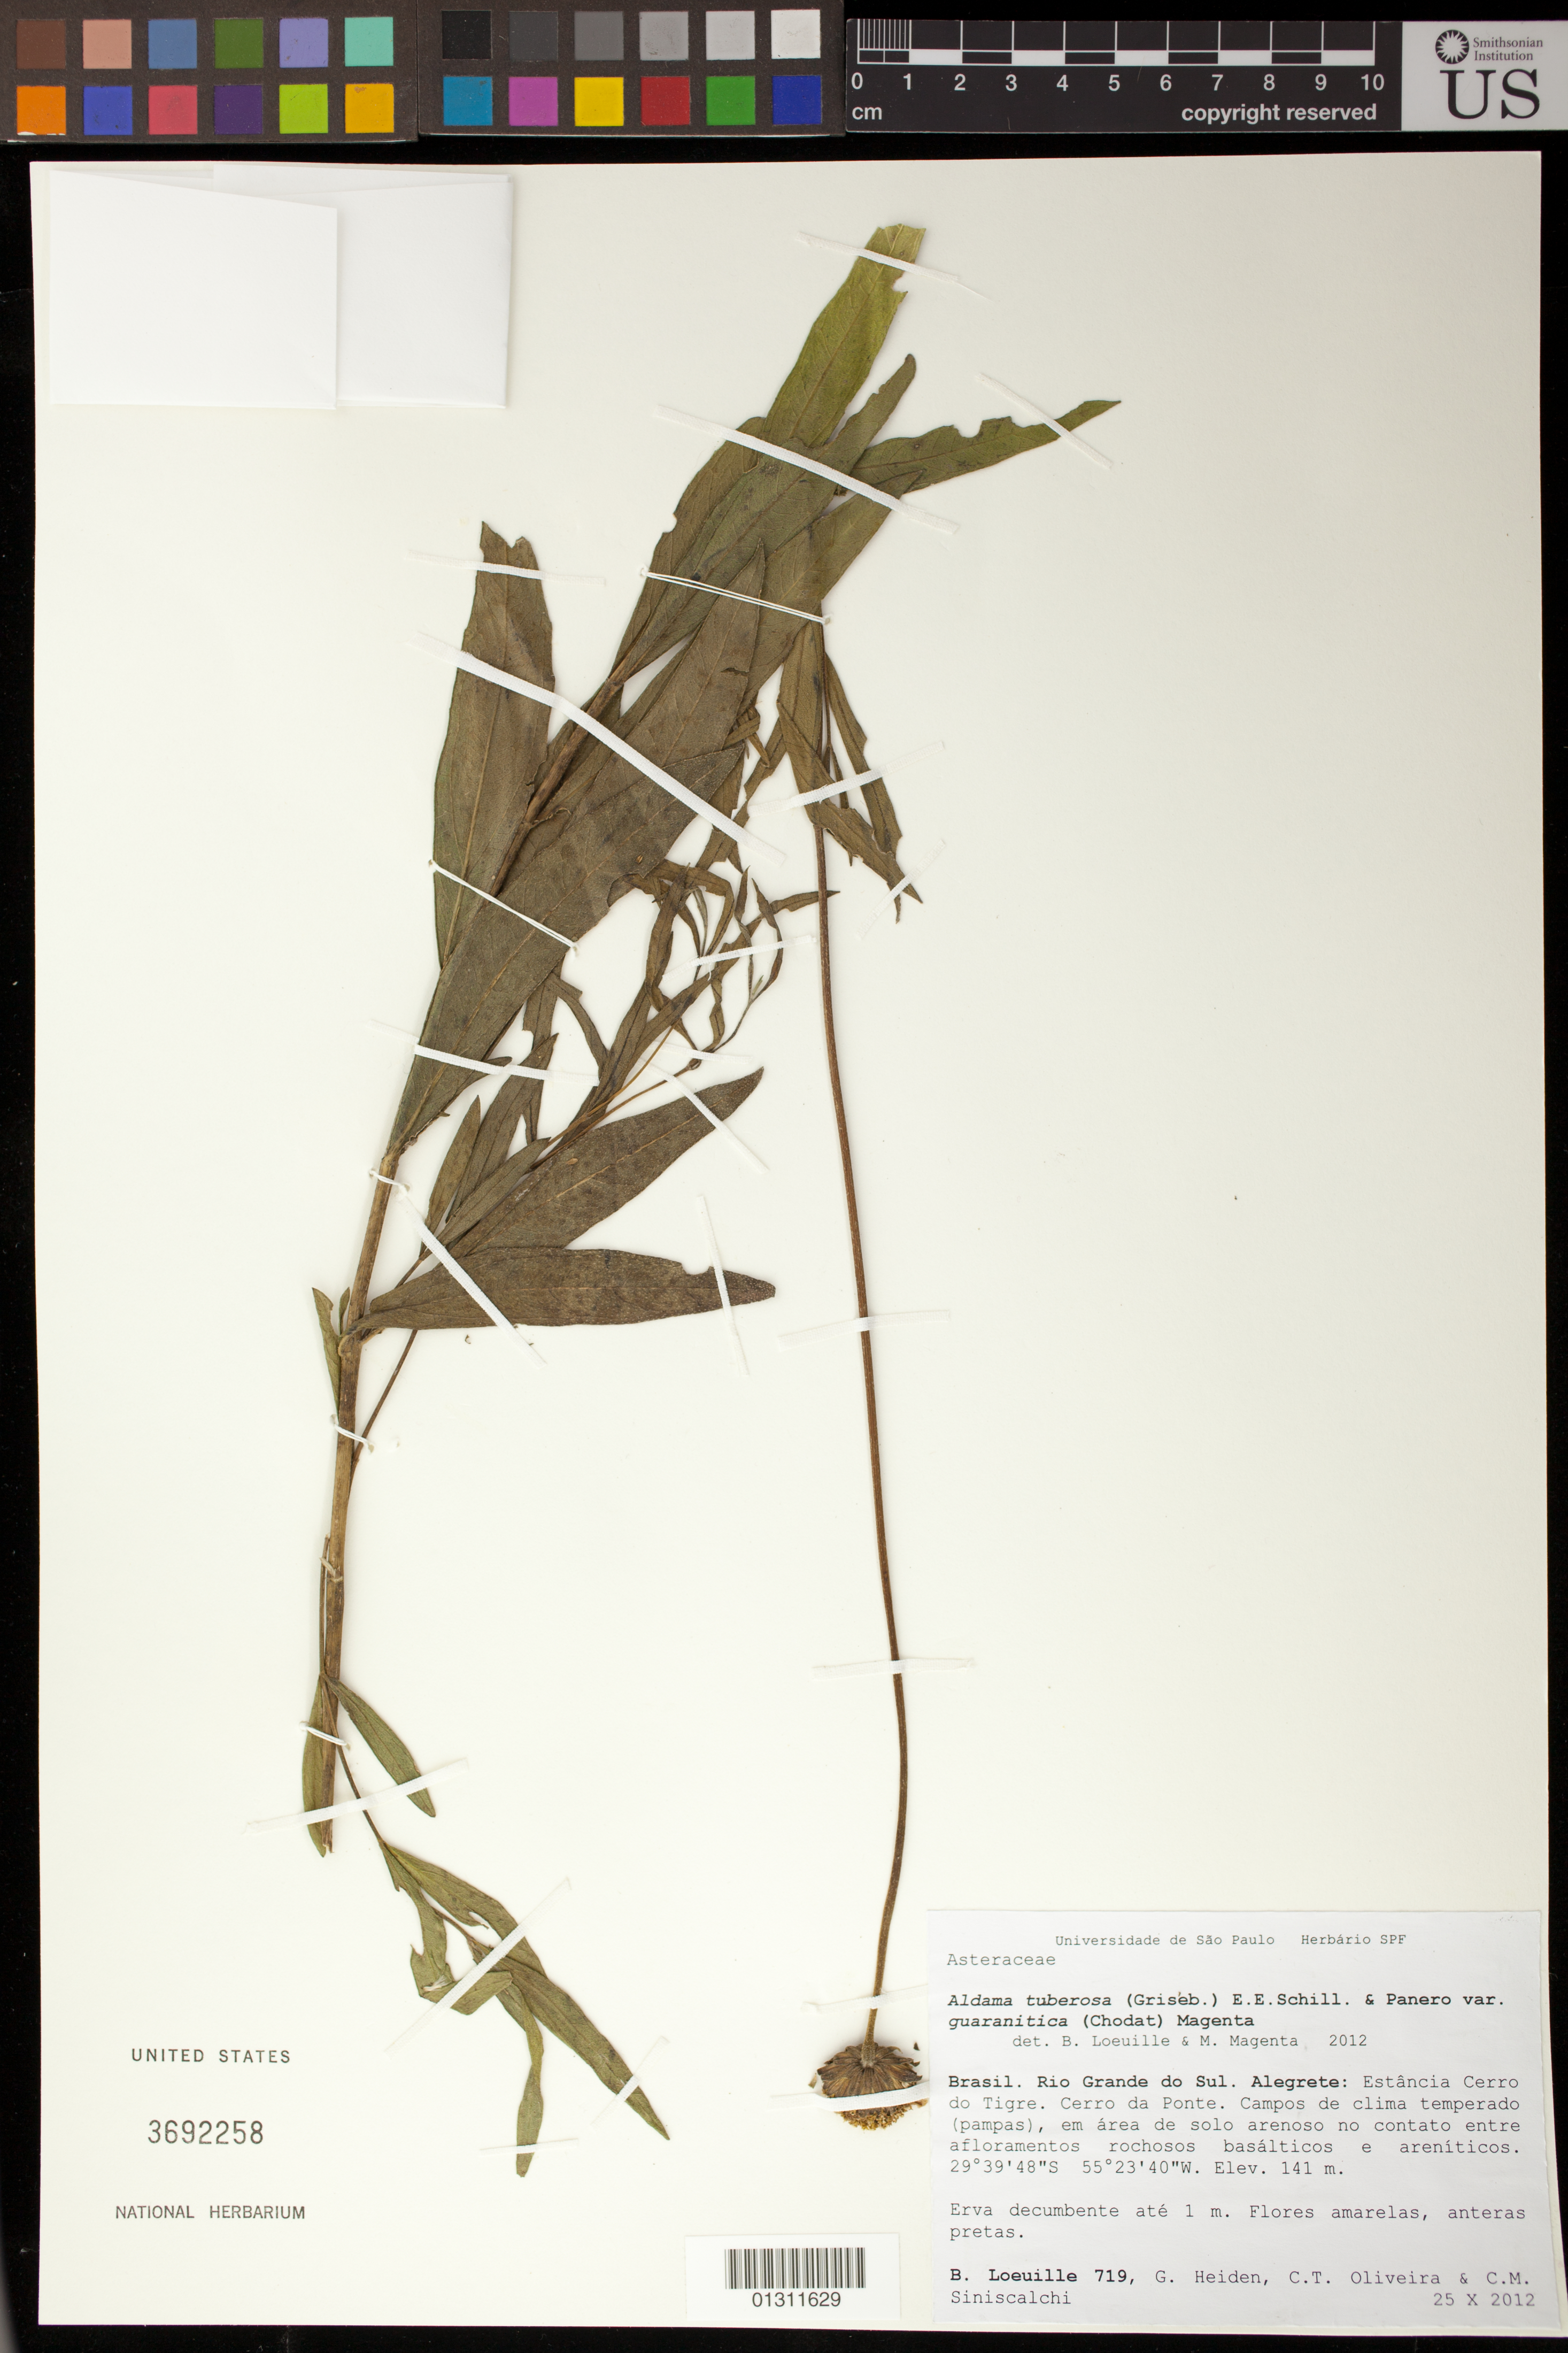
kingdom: Plantae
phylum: Tracheophyta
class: Magnoliopsida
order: Asterales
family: Asteraceae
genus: Viguiera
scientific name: Viguiera tuberosa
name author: Griseb.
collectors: B. Loeuille, G. Heiden, C. T. Oliveira & C. Siniscalchi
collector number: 719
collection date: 2012-10-25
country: Brazil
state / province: Rio Grande do Sul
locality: Alegrete: Estancia Cerro do Tigre. Cerro da Ponte.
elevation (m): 141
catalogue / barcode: US 3692258